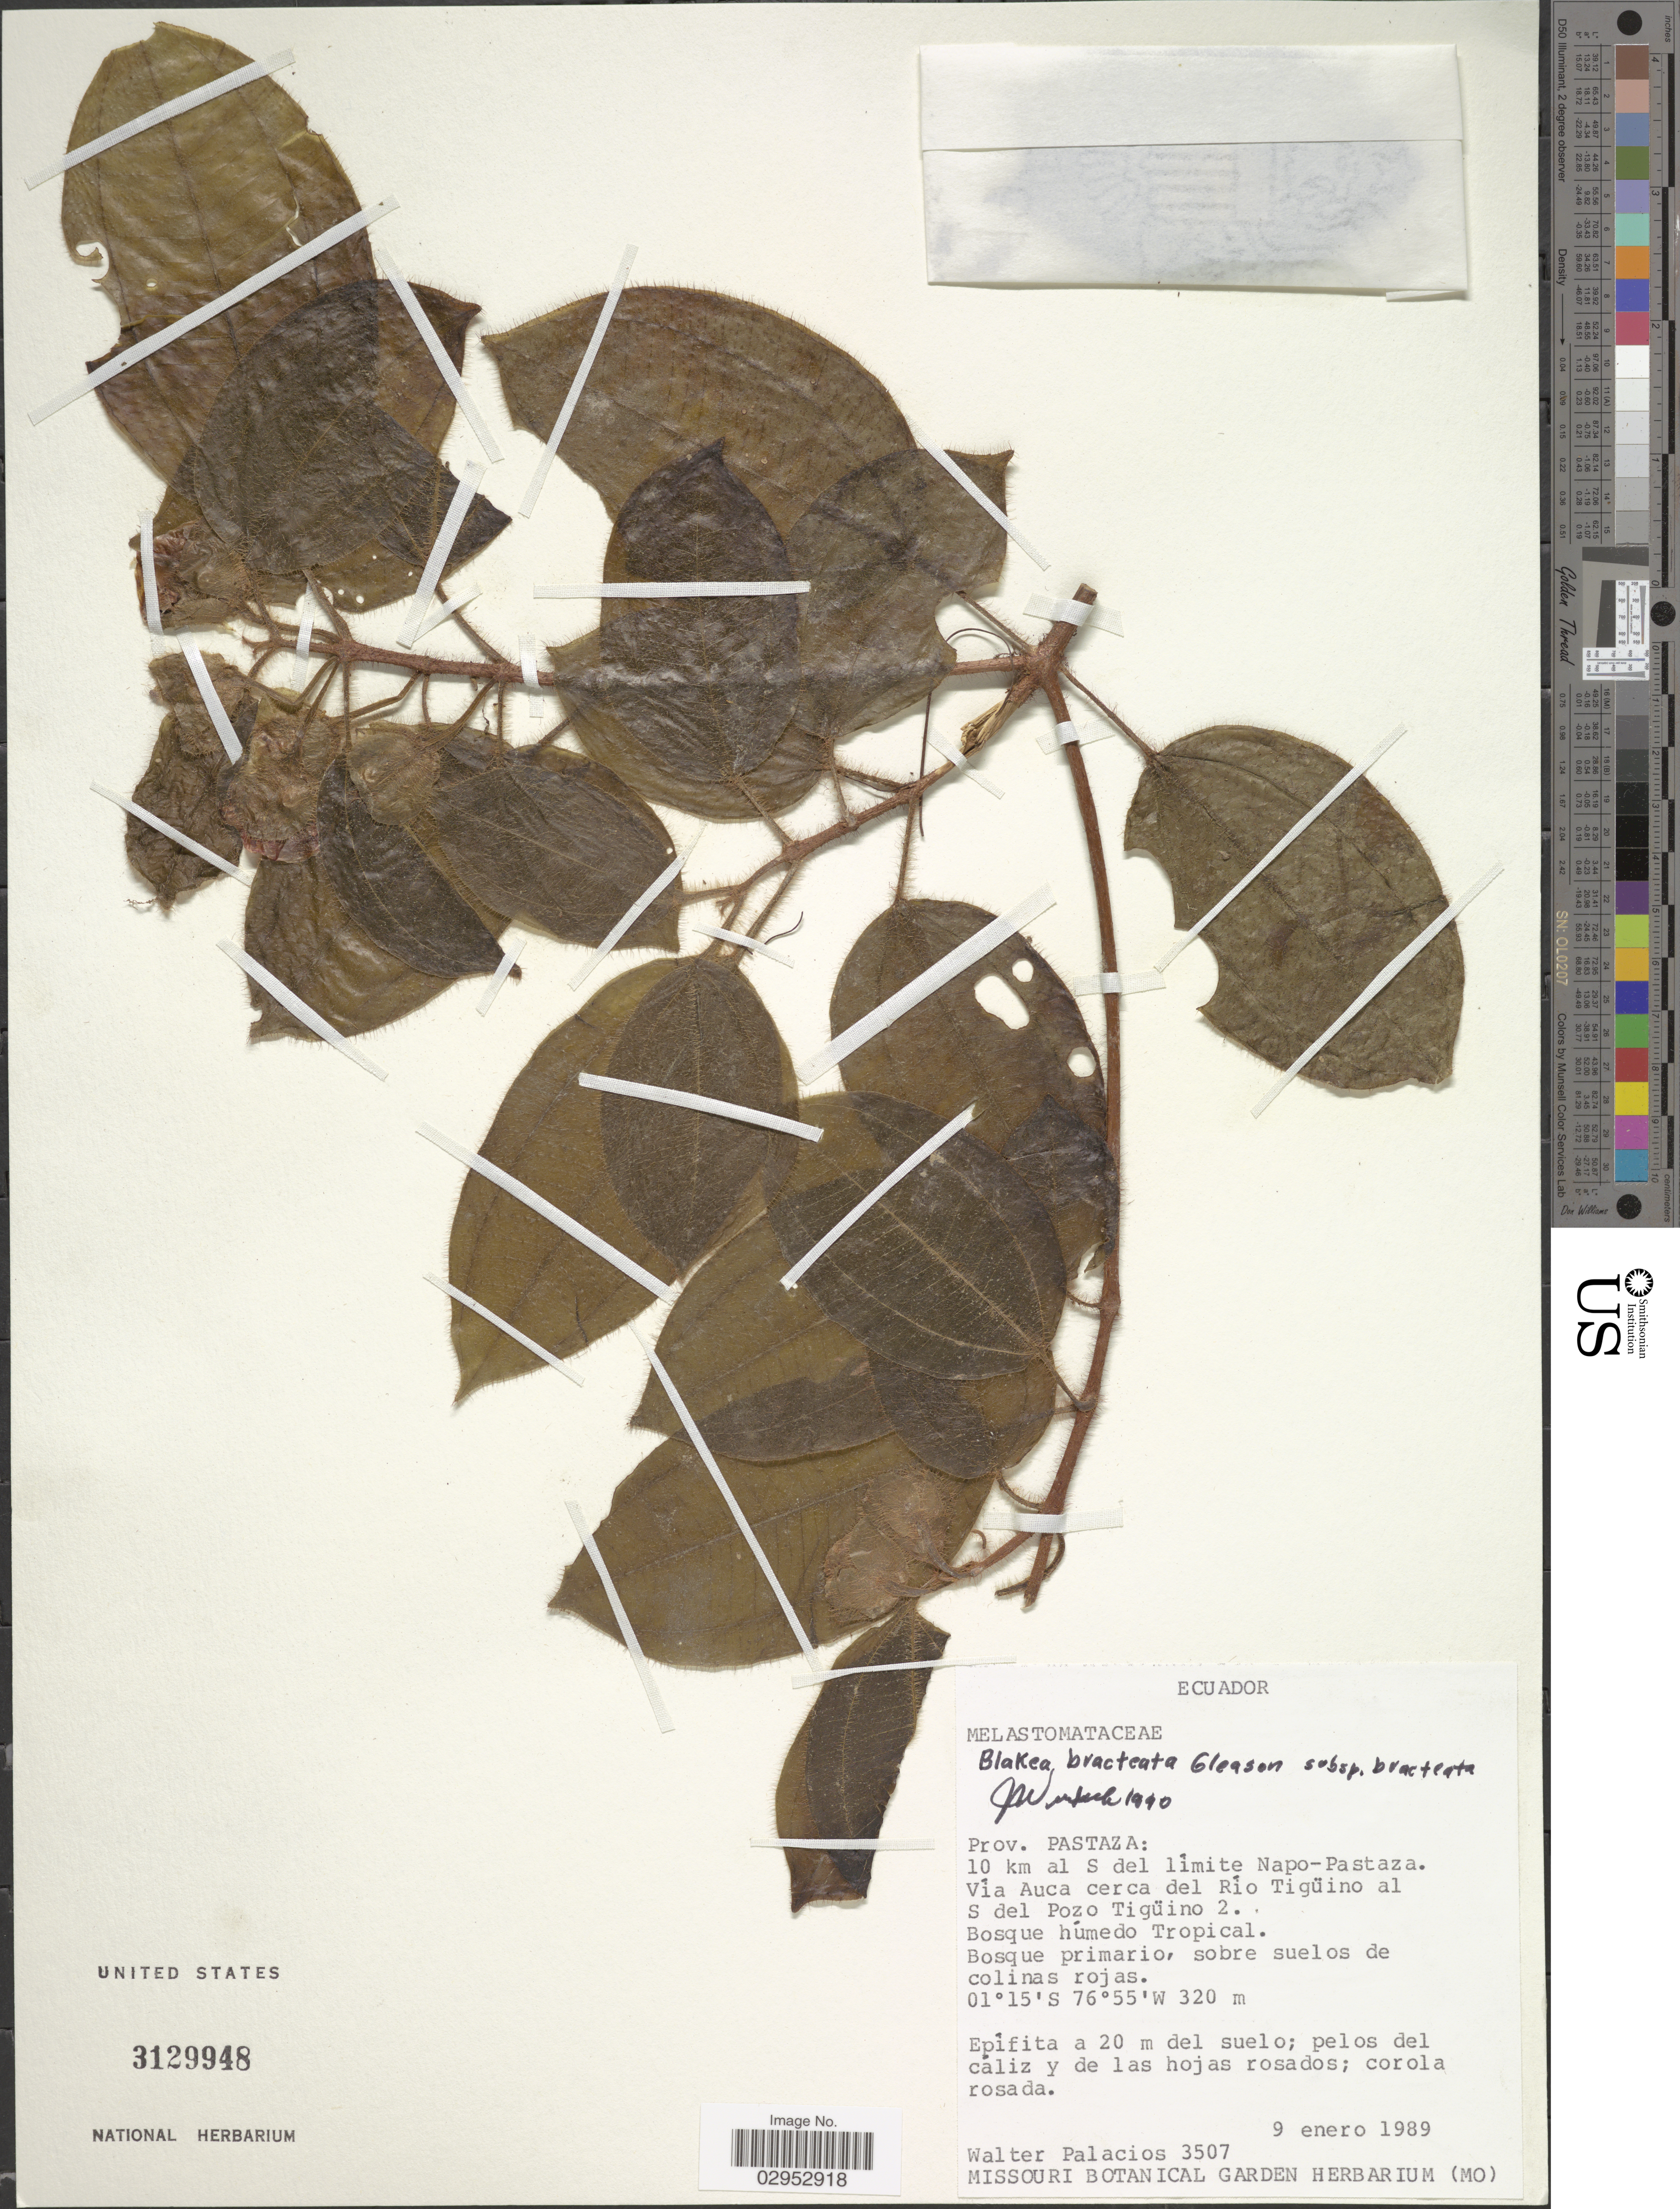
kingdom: Plantae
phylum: Tracheophyta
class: Magnoliopsida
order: Myrtales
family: Melastomataceae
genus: Blakea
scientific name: Blakea bracteata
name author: Gleason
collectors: W. Palacios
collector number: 3507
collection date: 1989-01-09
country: Ecuador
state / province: Pastaza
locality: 10 km al S del límite Napo-Pastaza. Vía Auca cerca del Río Tigüino al S del Pozo Tigüino 2.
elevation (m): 320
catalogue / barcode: US 3129948